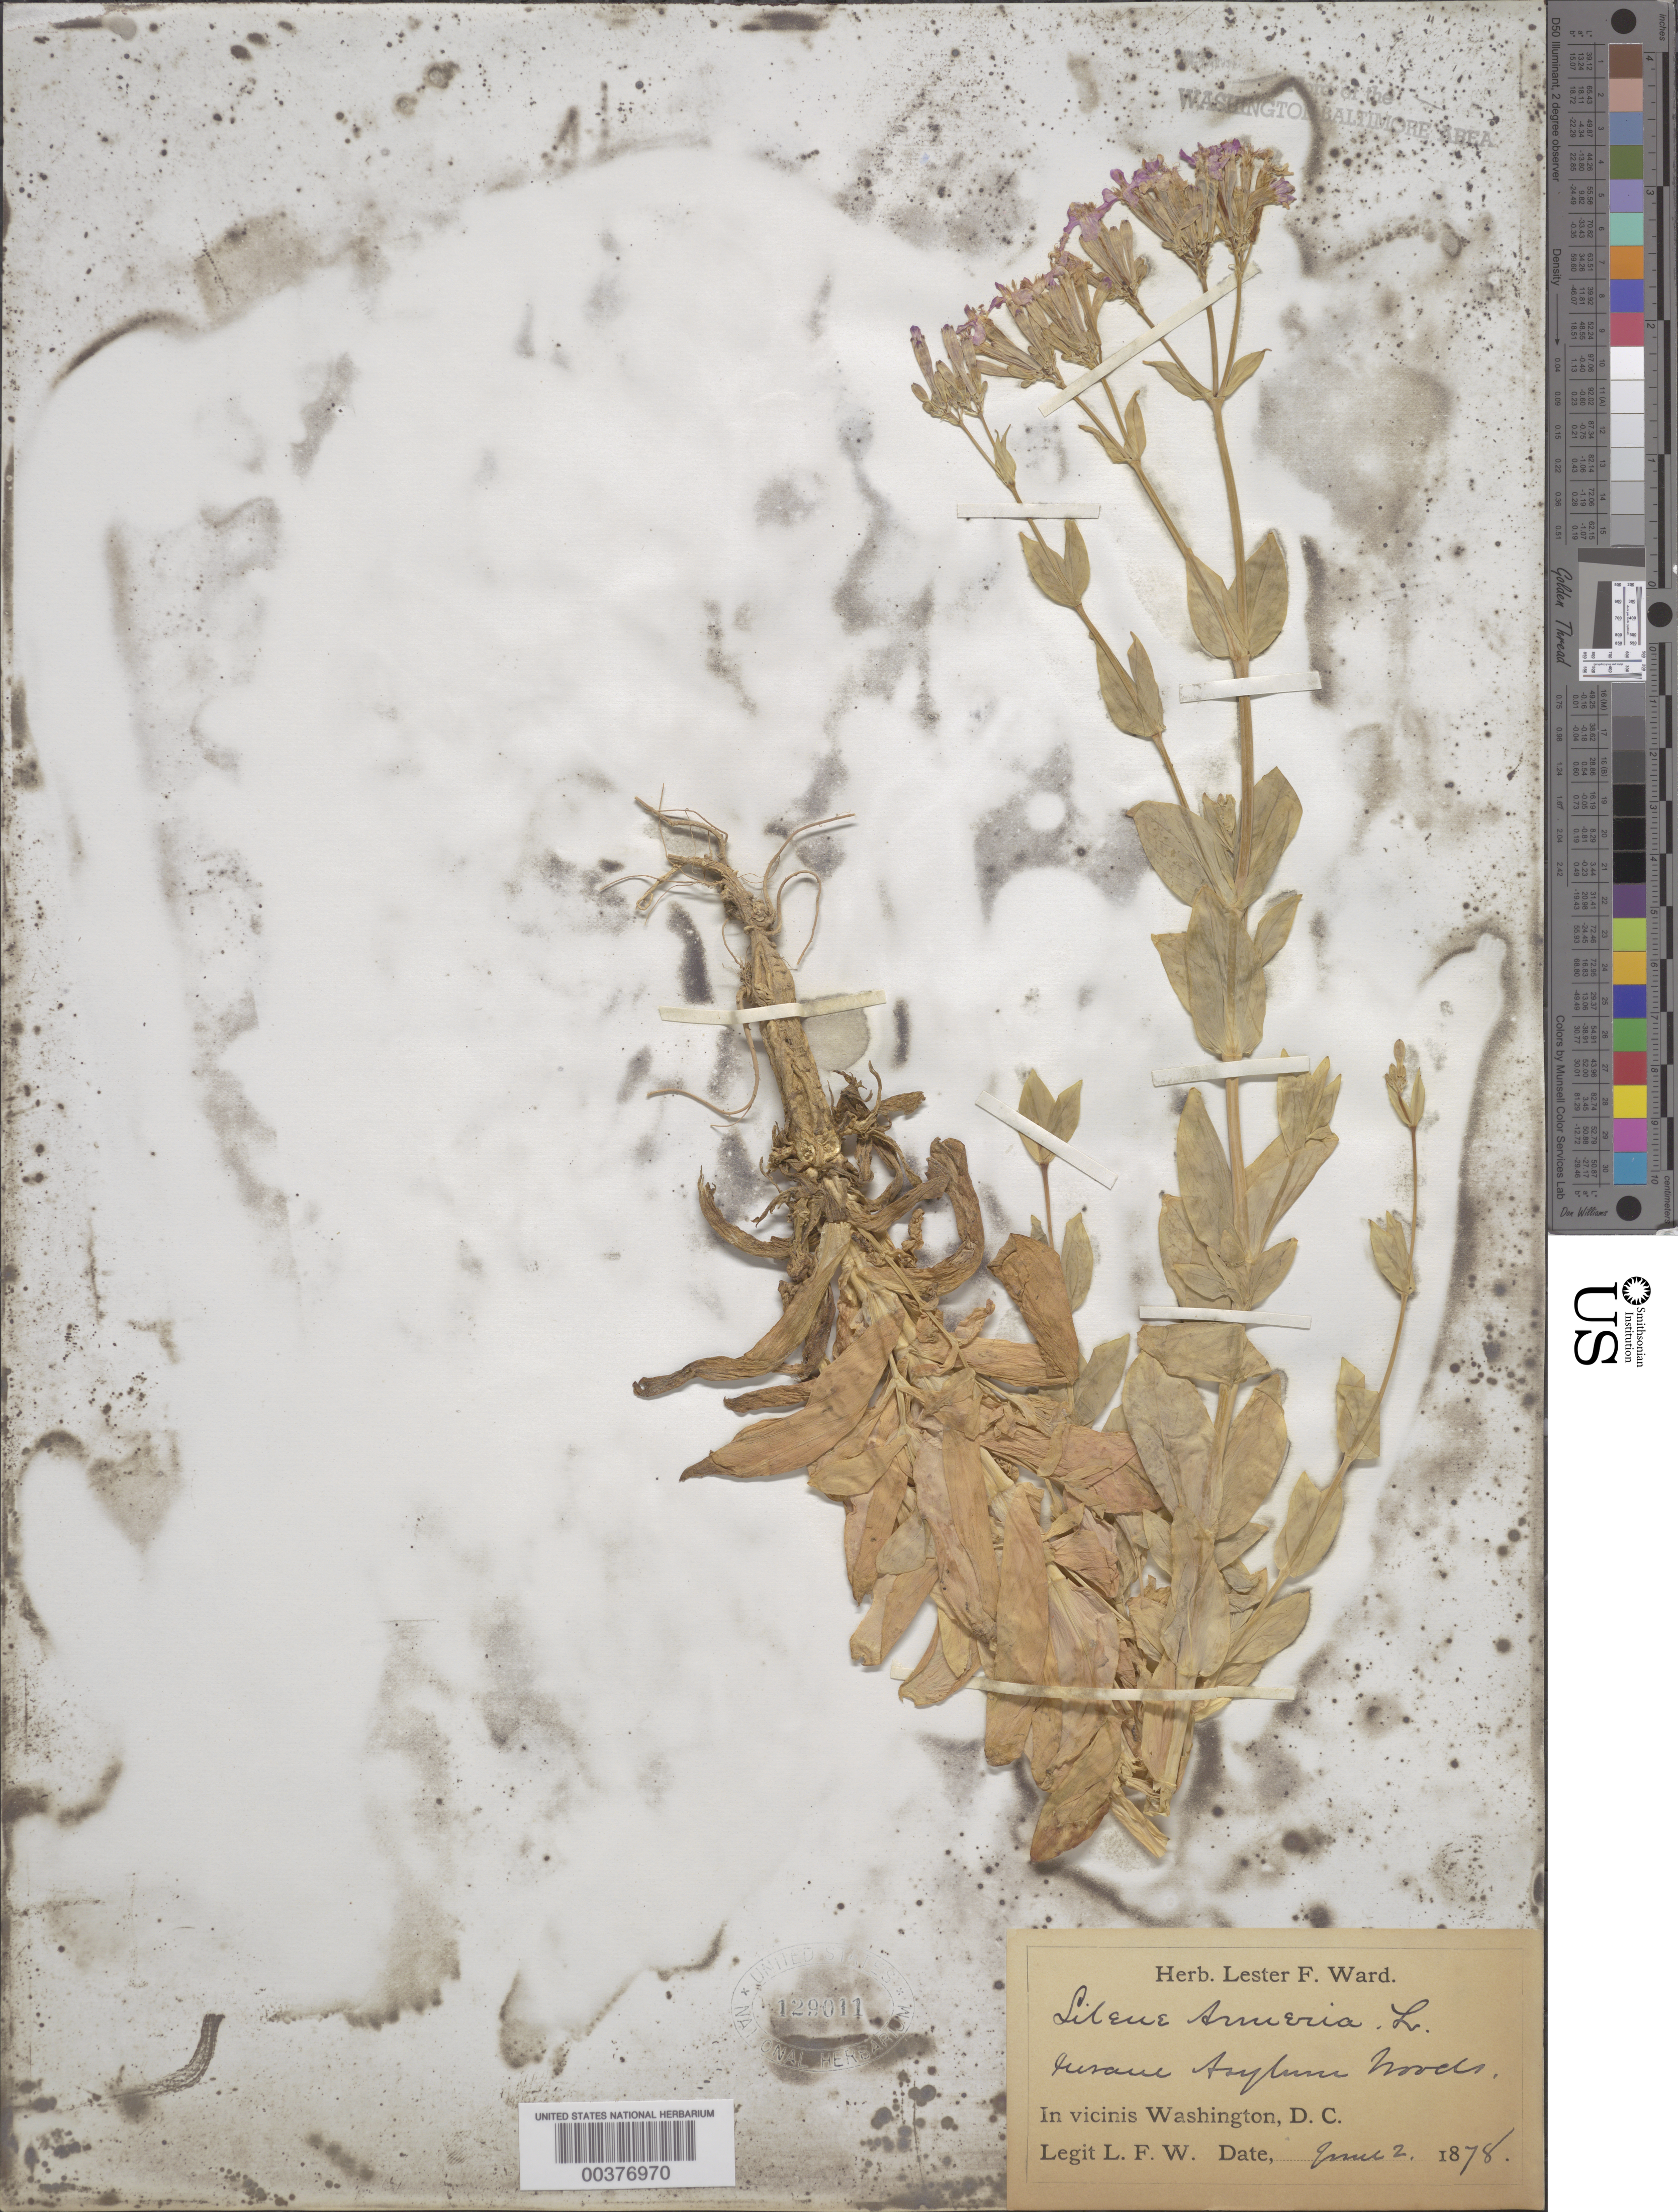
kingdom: Plantae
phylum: Tracheophyta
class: Magnoliopsida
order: Caryophyllales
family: Caryophyllaceae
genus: Atocion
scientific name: Atocion armeria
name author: (L.) Raf.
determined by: U.S. National Herbarium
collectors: L. F. Ward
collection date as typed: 02 Jun 1878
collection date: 1878-06-02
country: United States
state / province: District of Columbia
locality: Insane Asylum Woods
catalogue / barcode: US 129011